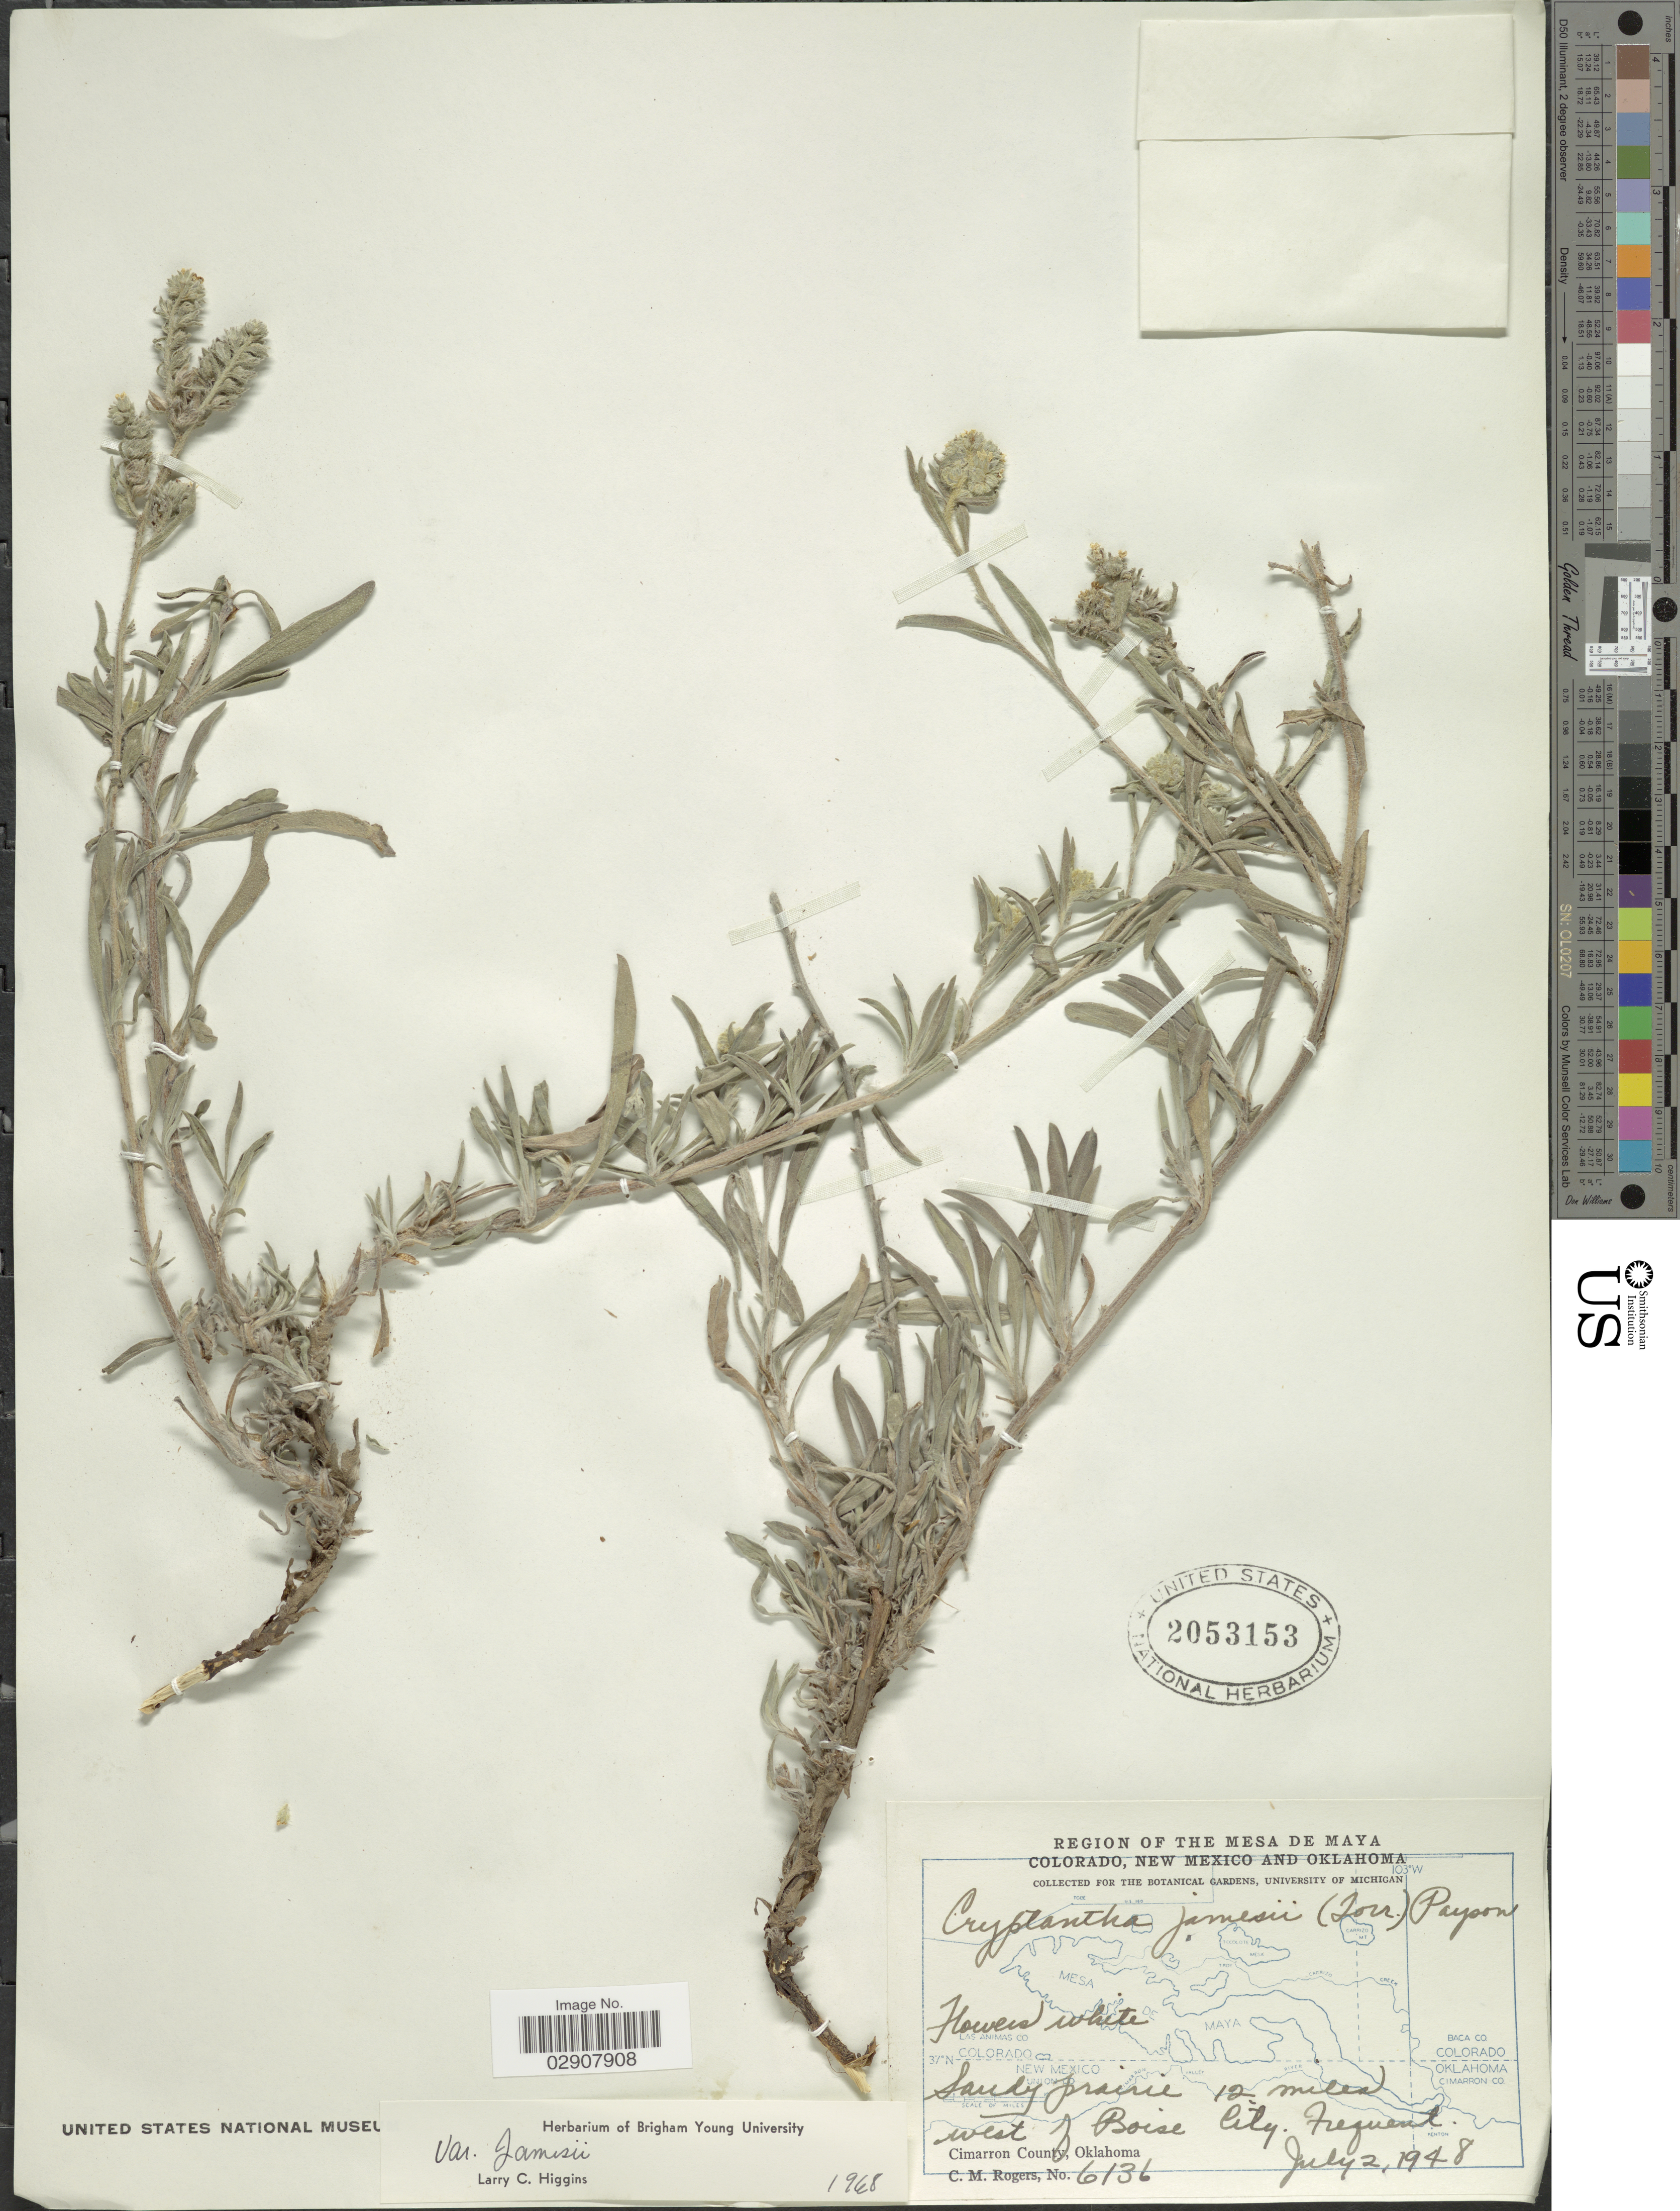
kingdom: Plantae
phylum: Tracheophyta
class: Magnoliopsida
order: Boraginales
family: Boraginaceae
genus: Cryptantha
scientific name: Cryptantha jamesii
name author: (Torr.) Payson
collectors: C. M. Rogers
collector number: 6136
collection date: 1948-07-02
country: United States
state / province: Oklahoma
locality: Sandy prairie 12 miles west of Boise City. Frequent. Cimarron County. Region of the Mesa de Maya.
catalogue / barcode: US 2053153